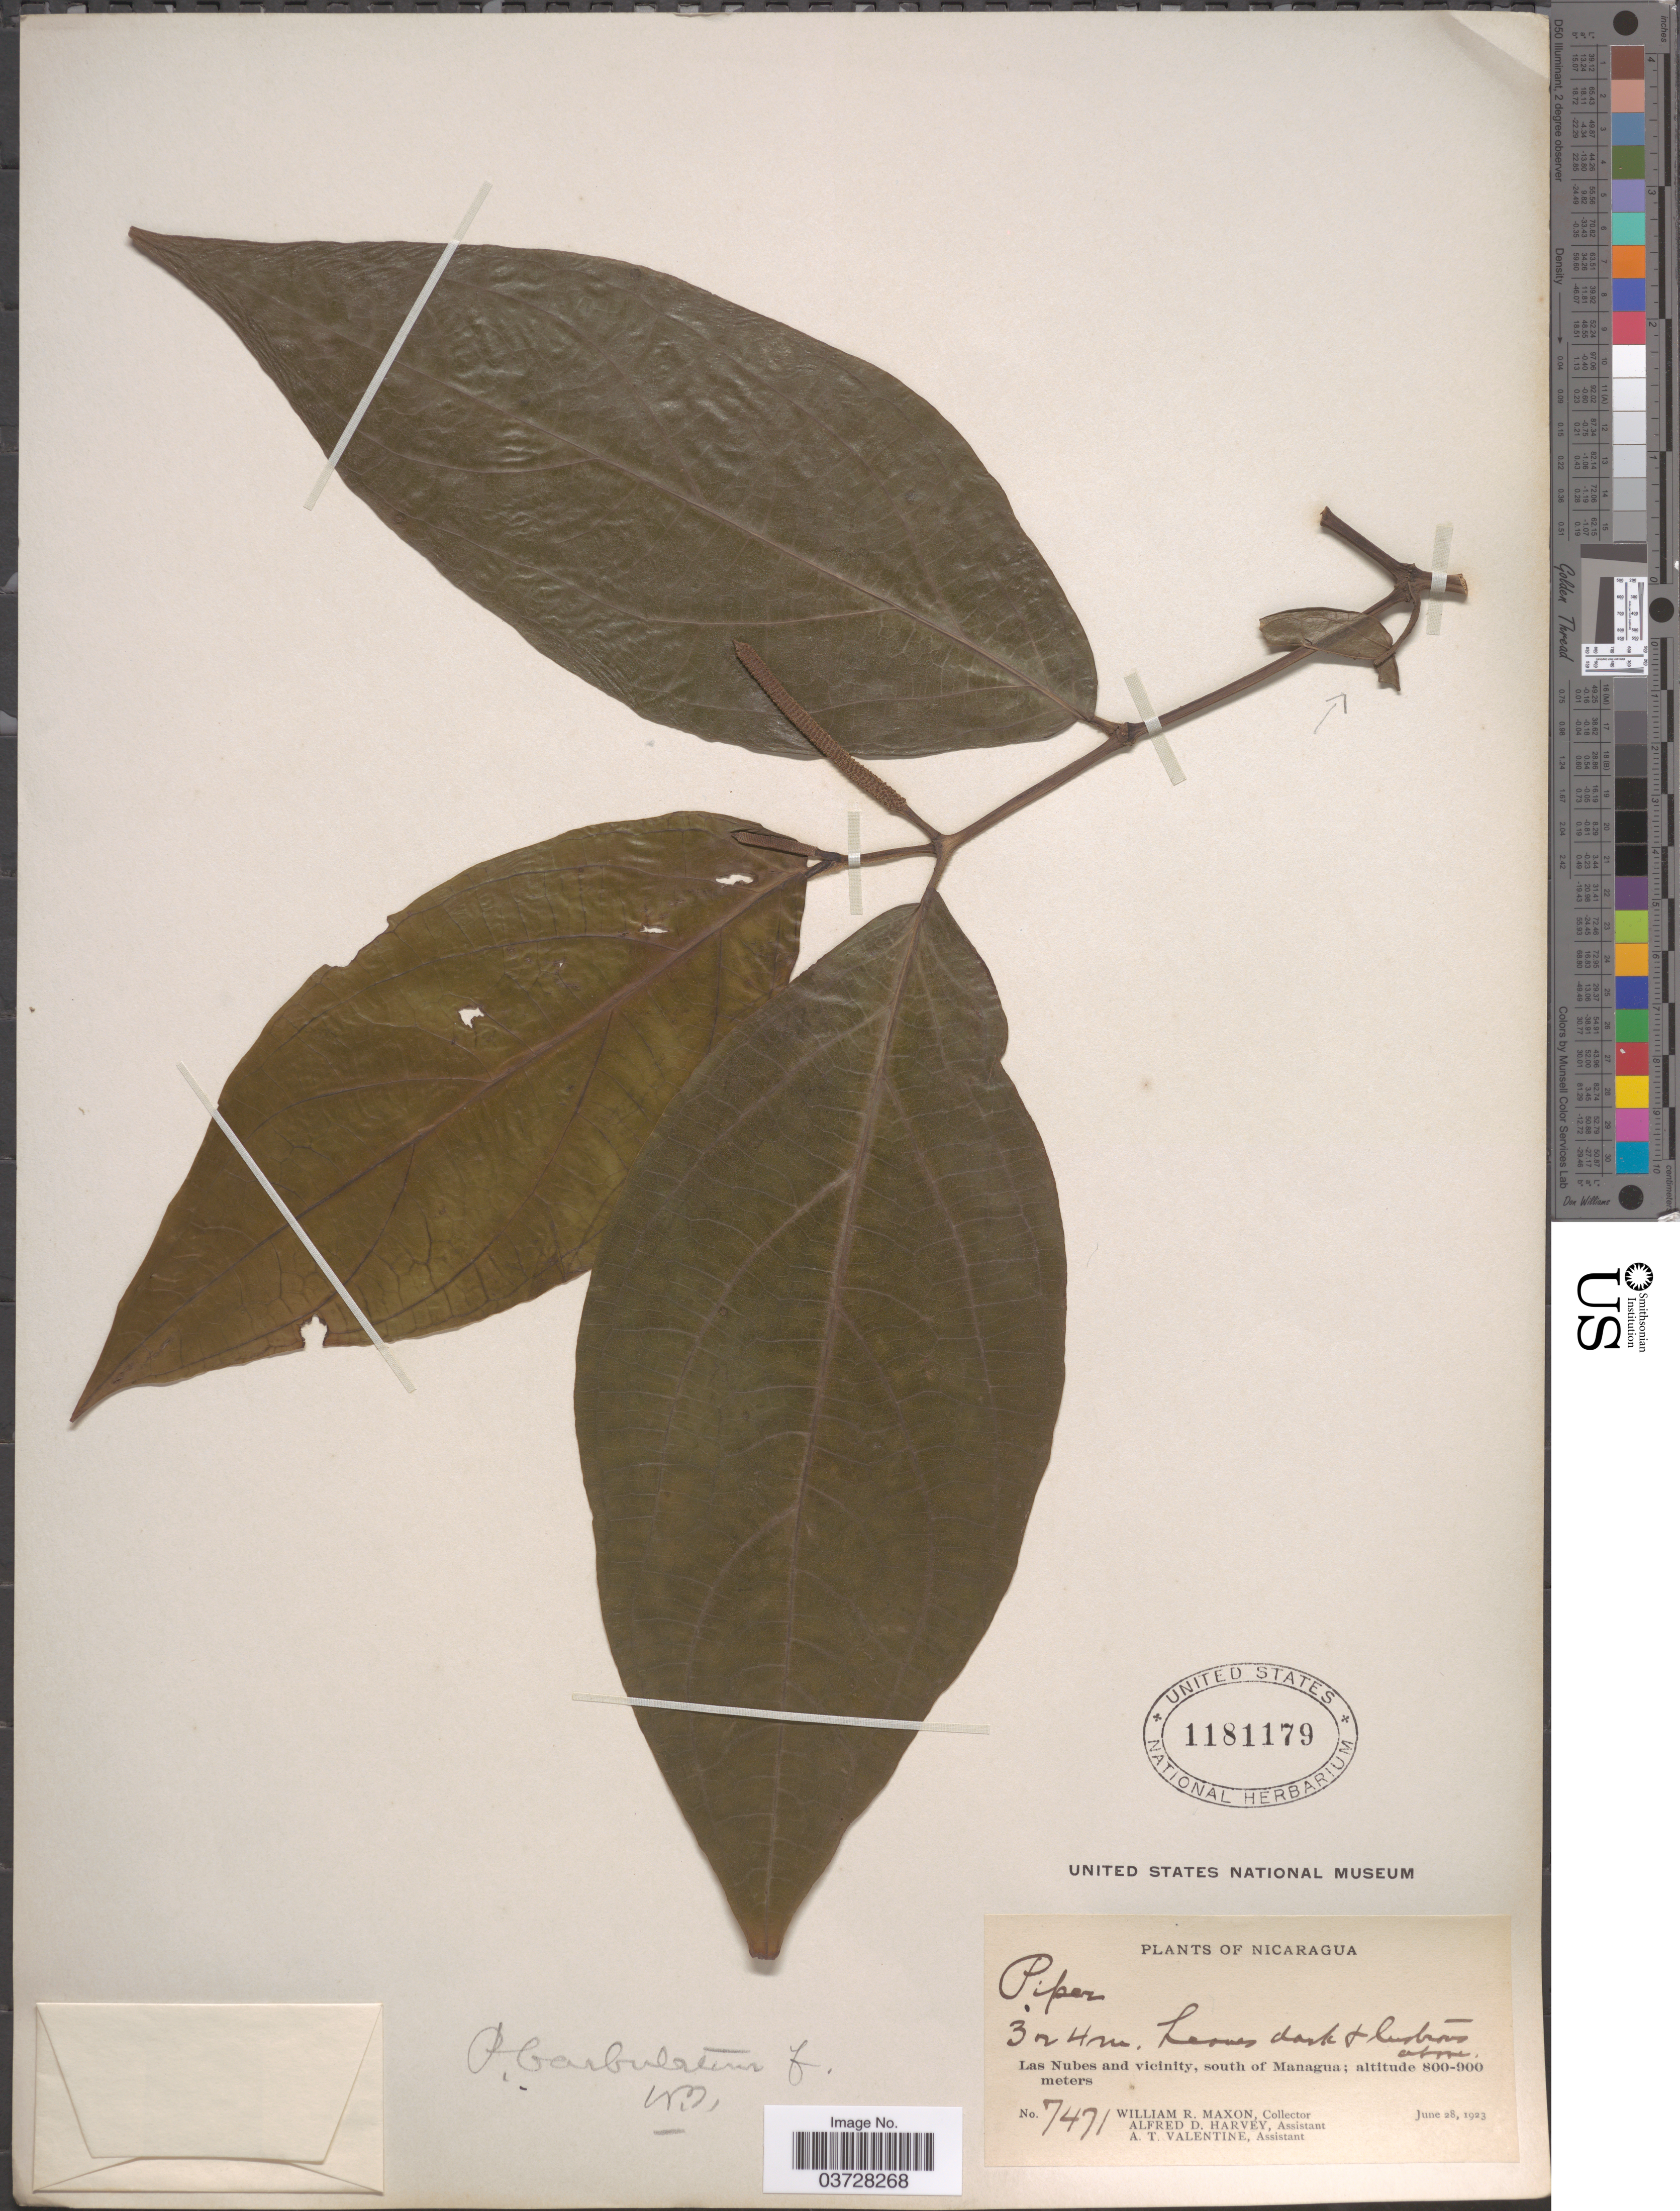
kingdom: Plantae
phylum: Tracheophyta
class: Magnoliopsida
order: Piperales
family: Piperaceae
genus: Piper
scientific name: Piper barbulatum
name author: C. DC.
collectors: W. R. Maxon, A. D. Harvey & A. Valentine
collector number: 7471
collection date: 1923-06-28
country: Nicaragua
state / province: Managua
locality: Las Nubes and vicinity, south of Managua.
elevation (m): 800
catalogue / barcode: US 1181179